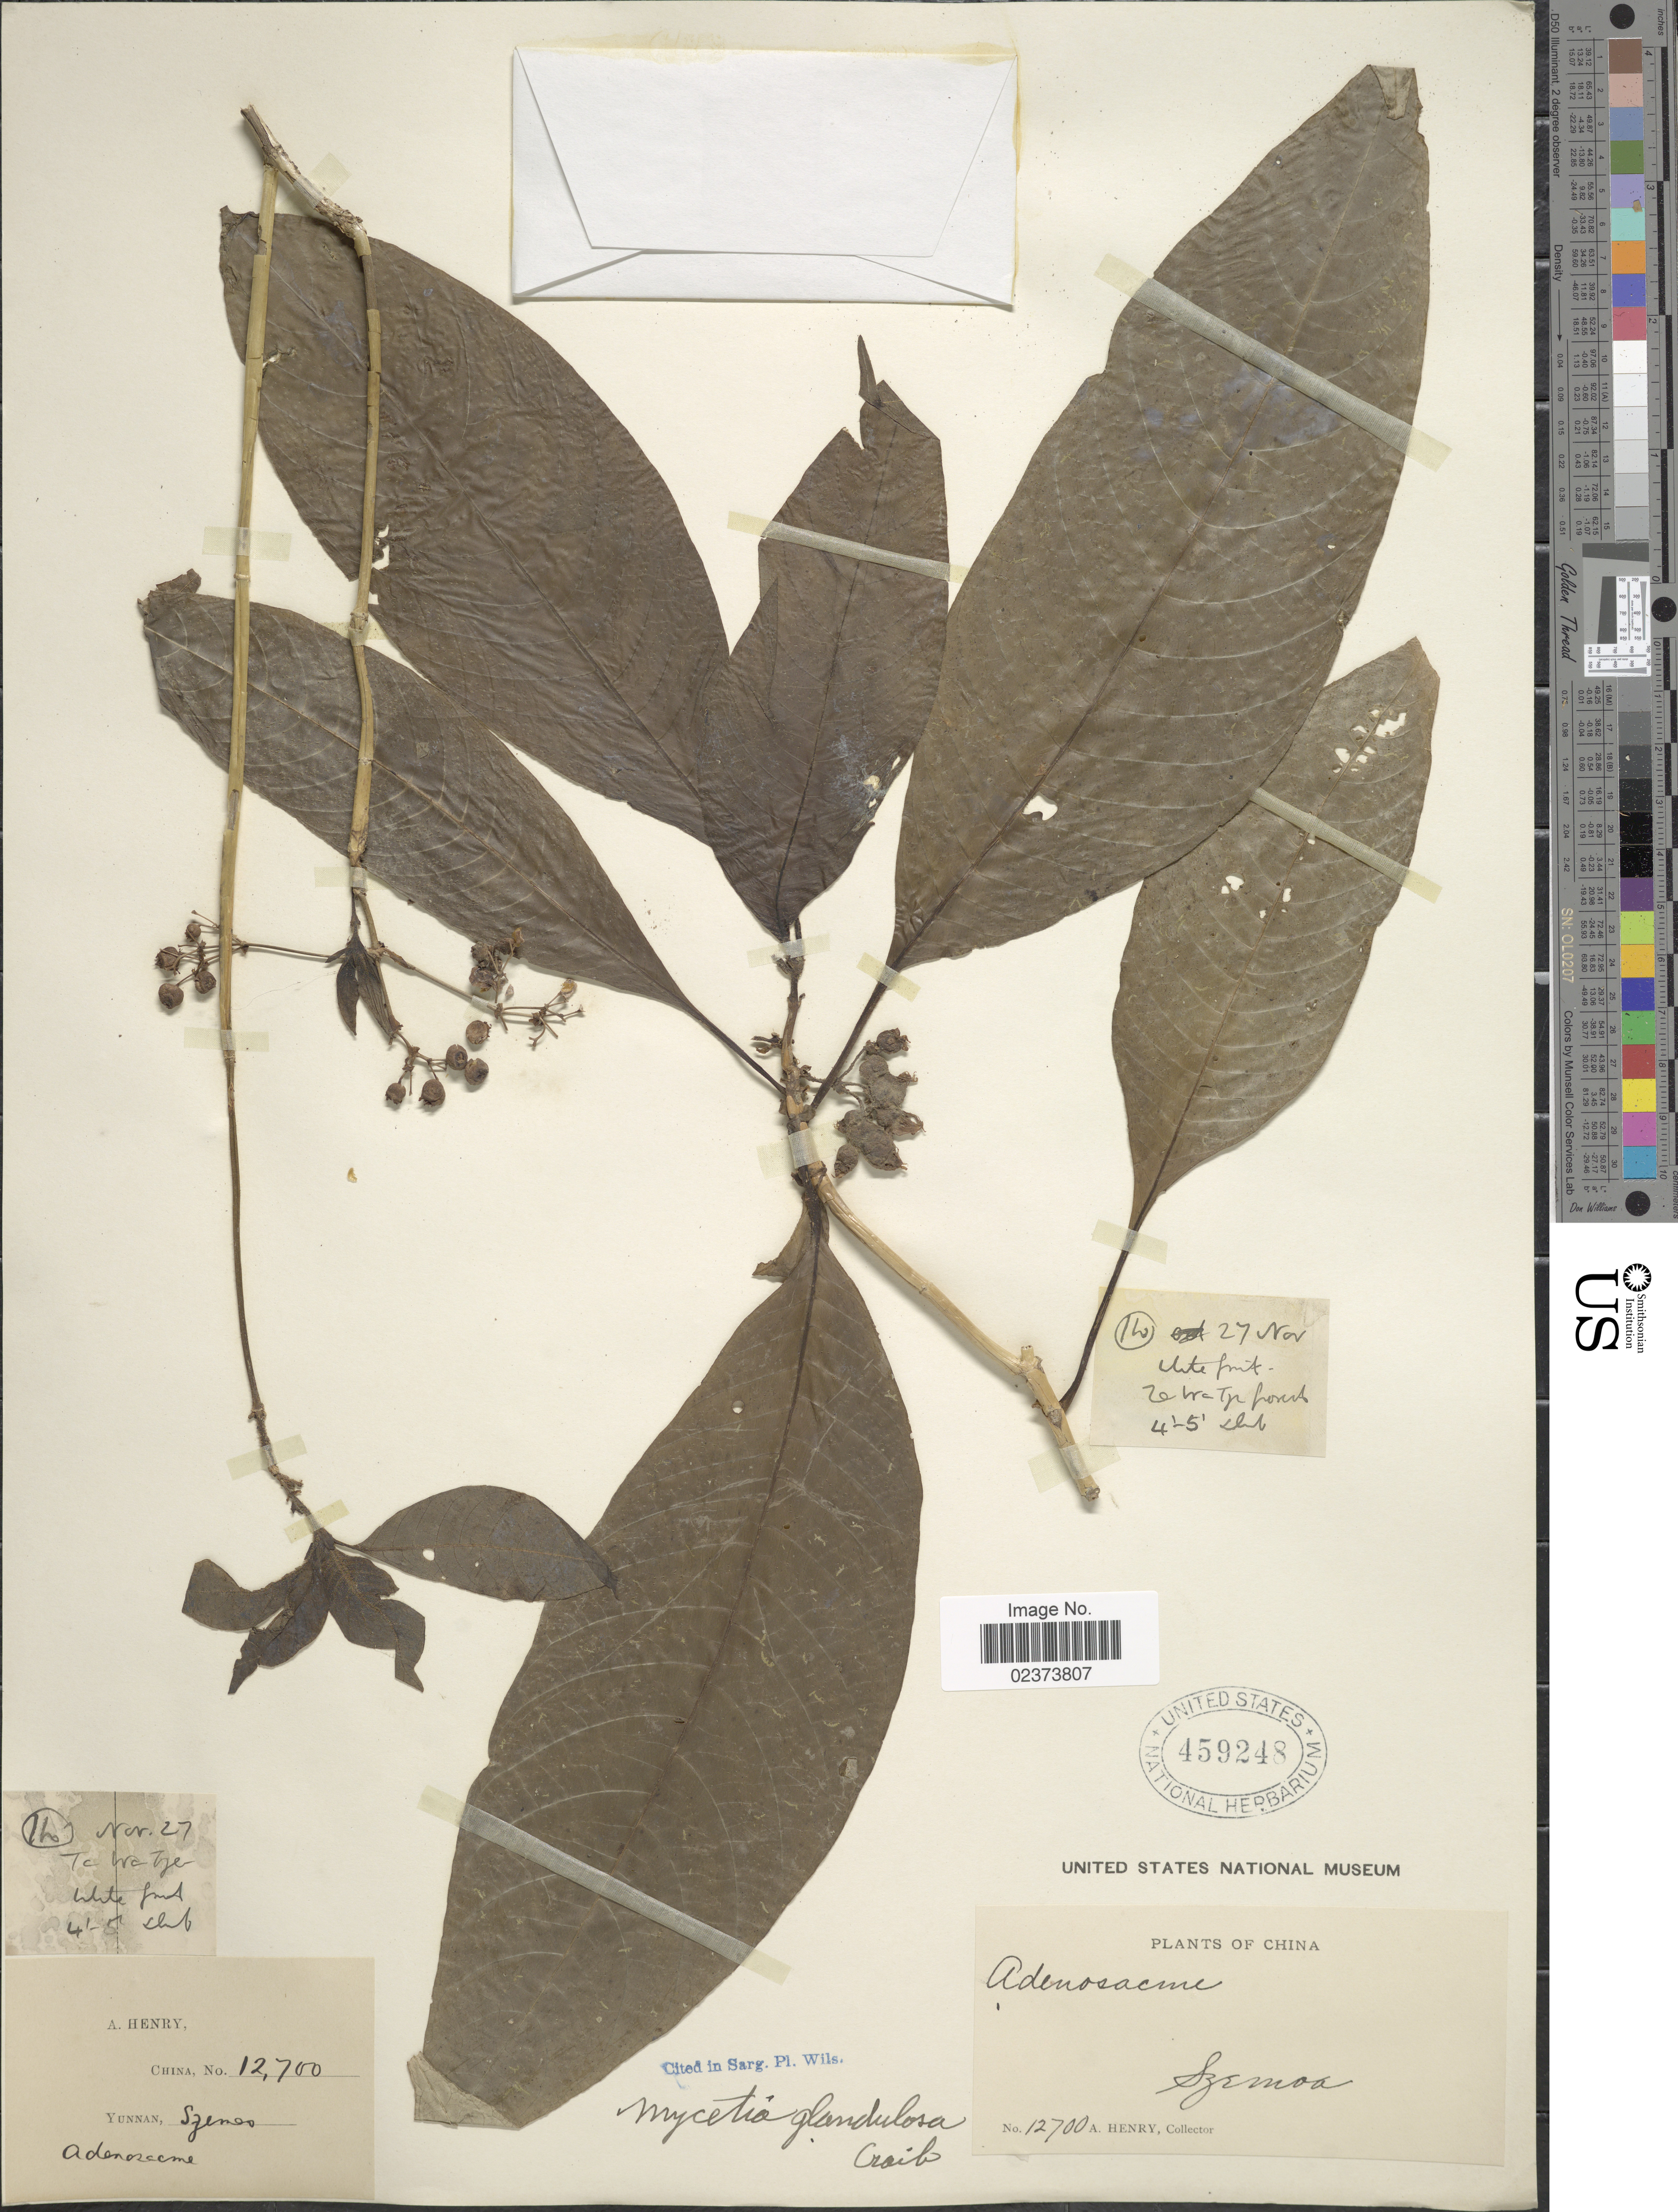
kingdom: Plantae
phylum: Tracheophyta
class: Magnoliopsida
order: Gentianales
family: Rubiaceae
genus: Mycetia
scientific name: Mycetia glandulosa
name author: Craib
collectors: A. Henry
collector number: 12700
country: China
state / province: Yunnan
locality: Yunnan, China, Szemoa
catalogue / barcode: US 459248